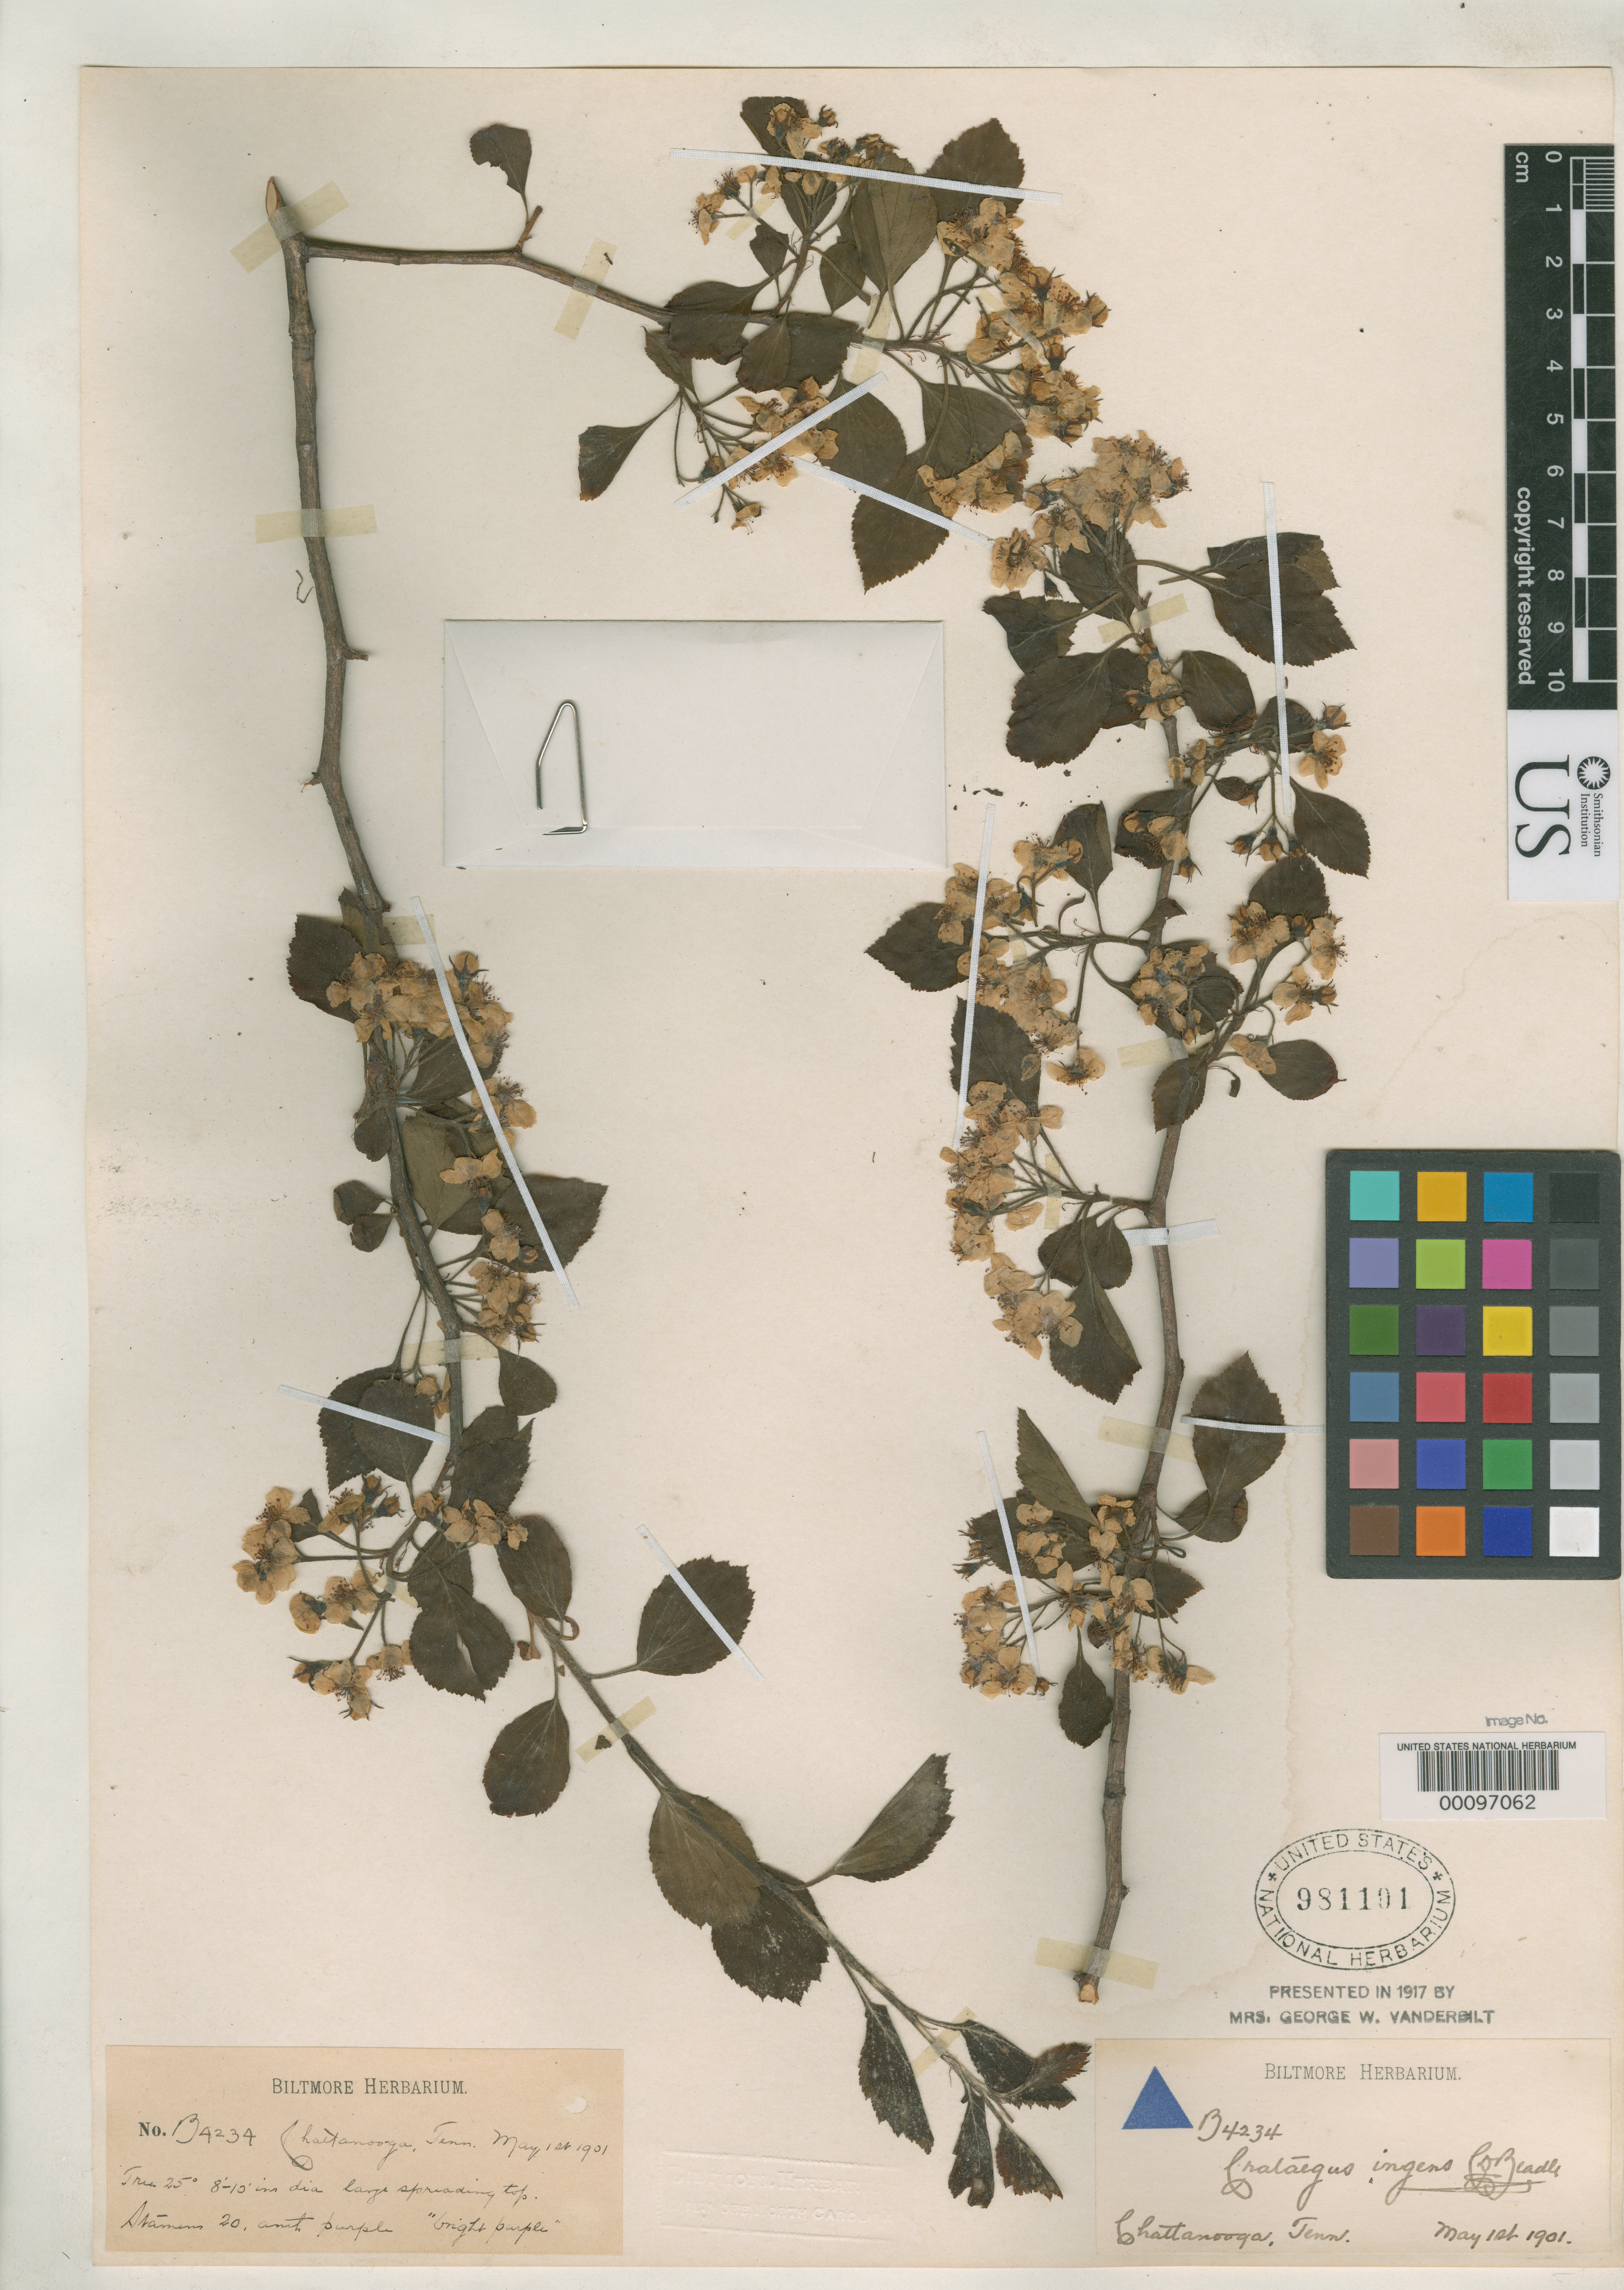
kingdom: Plantae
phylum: Tracheophyta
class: Magnoliopsida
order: Rosales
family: Rosaceae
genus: Crataegus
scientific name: Crataegus ingens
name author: Beadle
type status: Syntype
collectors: ex herb. Biltmore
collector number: B 4234/2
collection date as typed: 01 May 1901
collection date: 1901-05-01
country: United States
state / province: Tennessee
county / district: Hamilton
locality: Chattanooga.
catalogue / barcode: US 981101